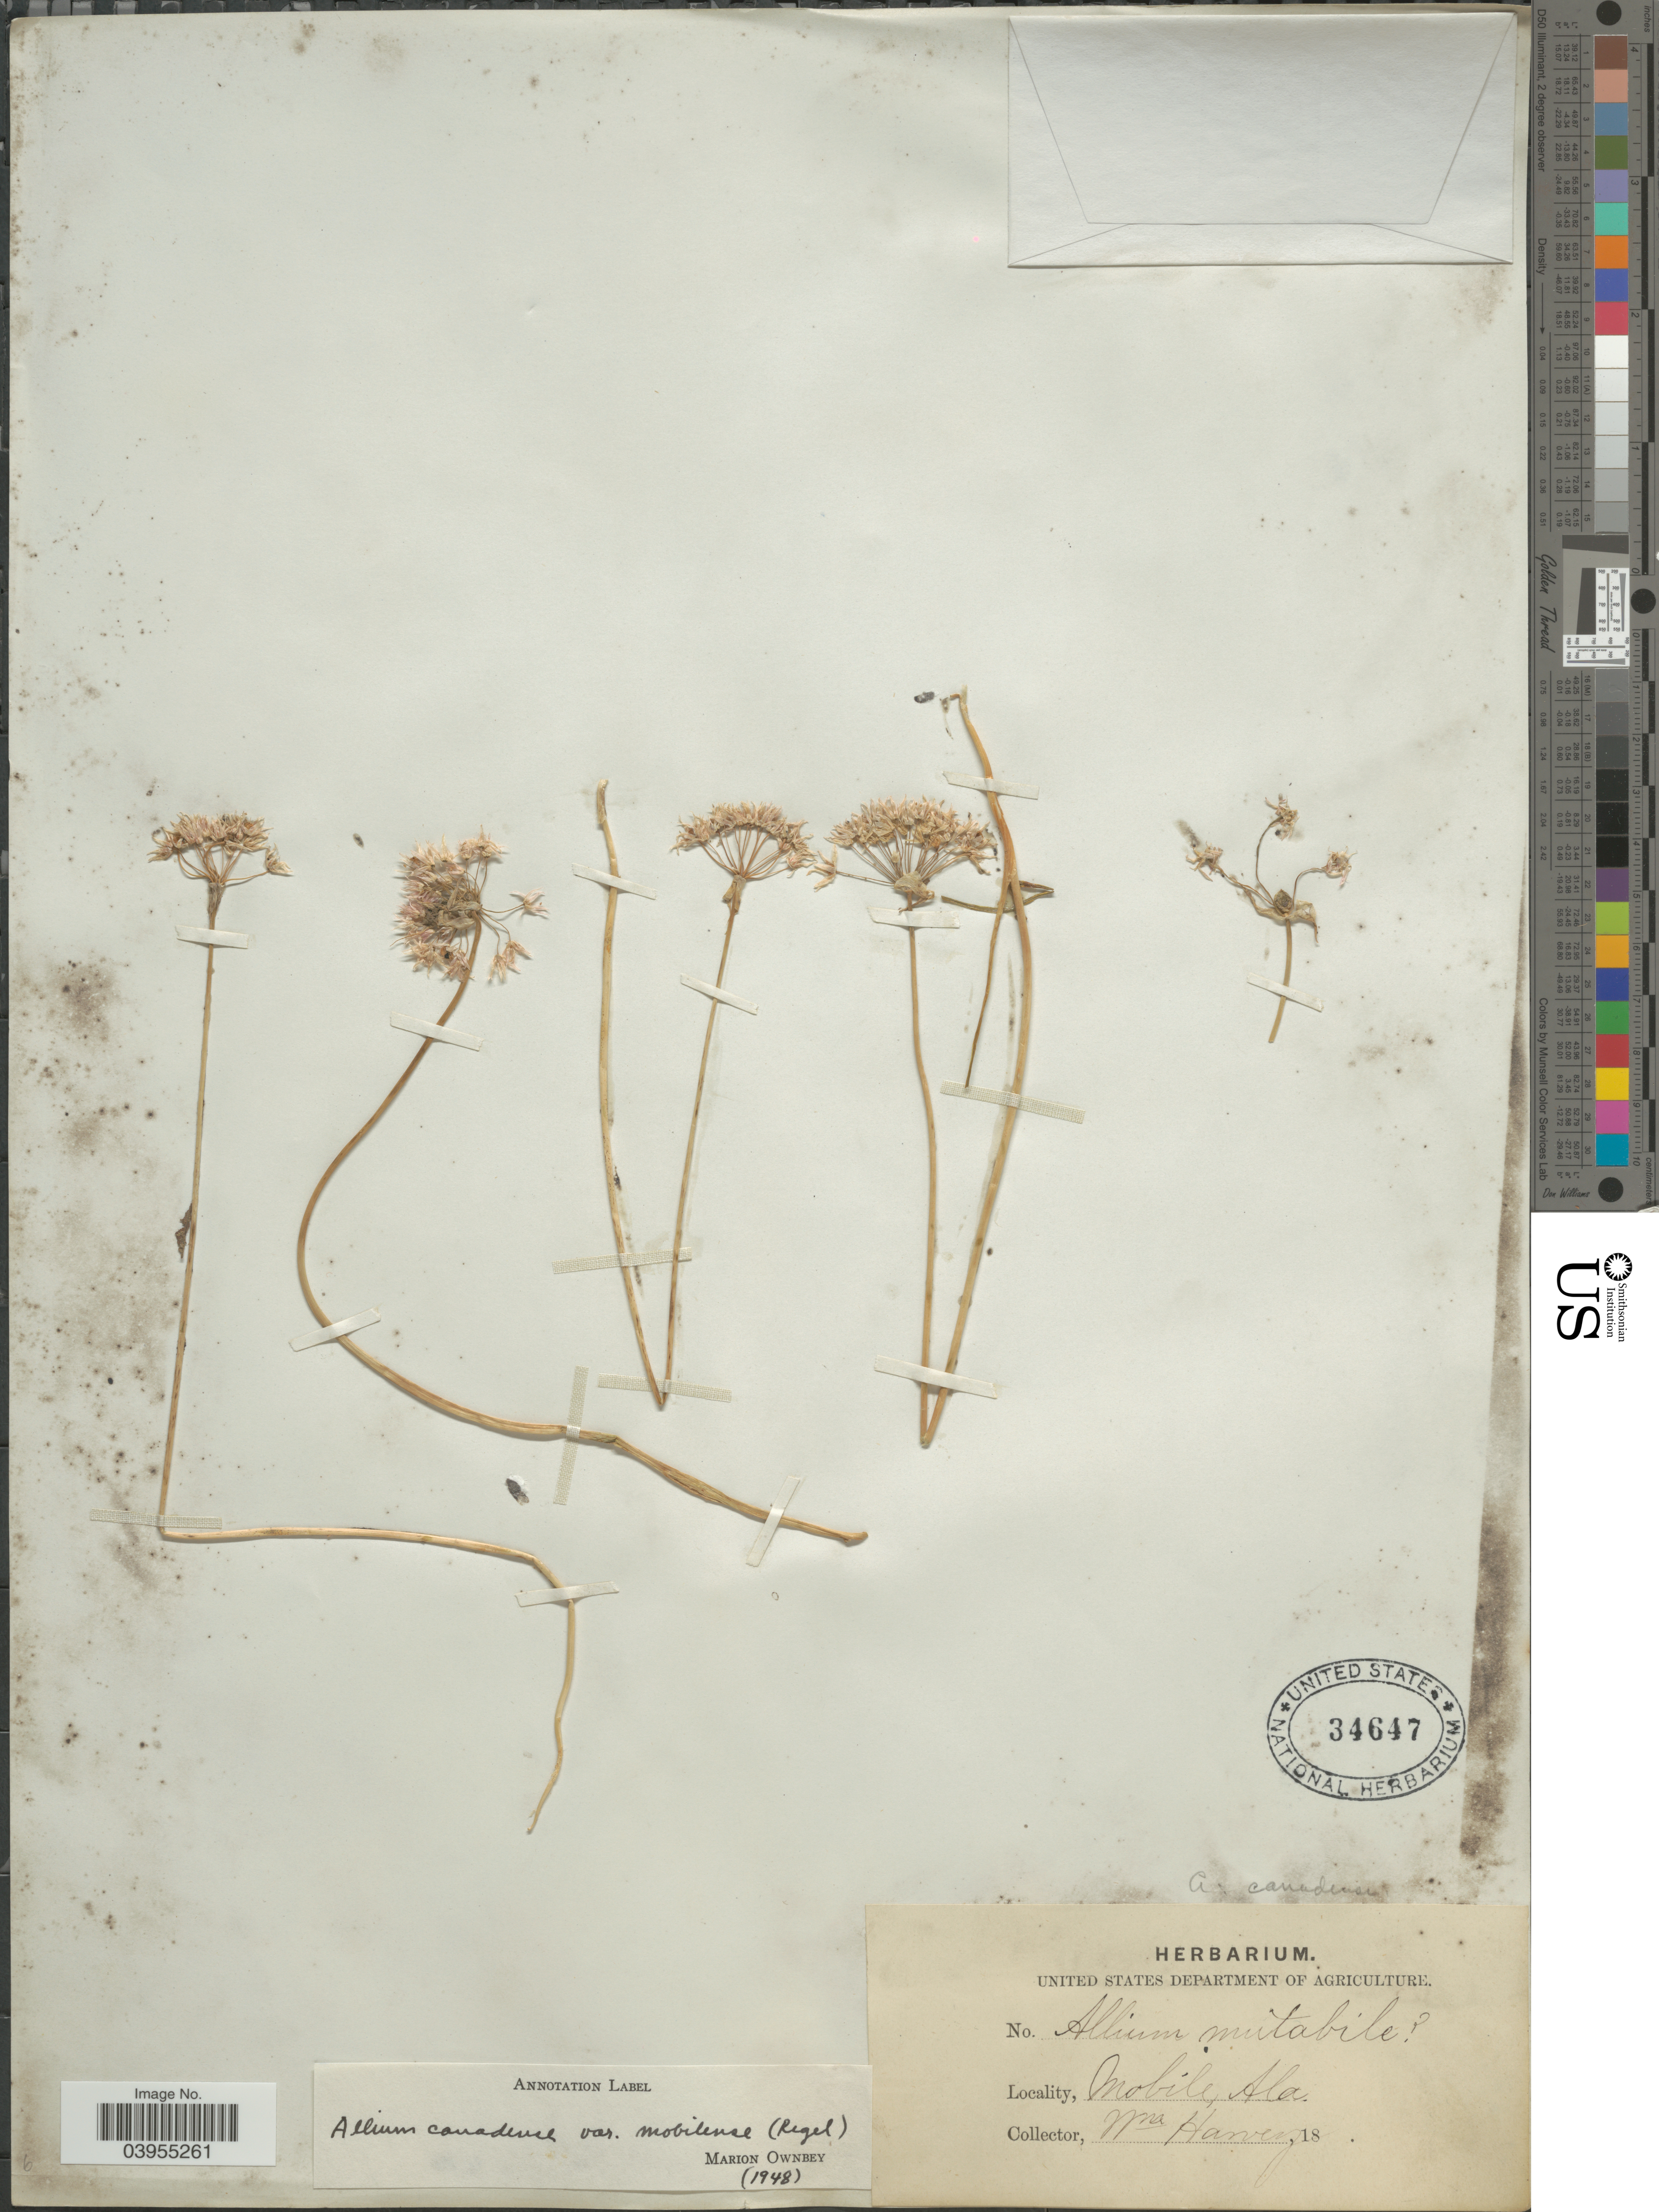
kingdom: Plantae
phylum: Tracheophyta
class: Liliopsida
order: Asparagales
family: Amaryllidaceae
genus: Allium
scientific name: Allium canadense var. mobilense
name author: (Regel) Traub & Ownbey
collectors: W. Harvey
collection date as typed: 18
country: United States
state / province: Alabama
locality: Mobile.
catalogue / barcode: US 34647